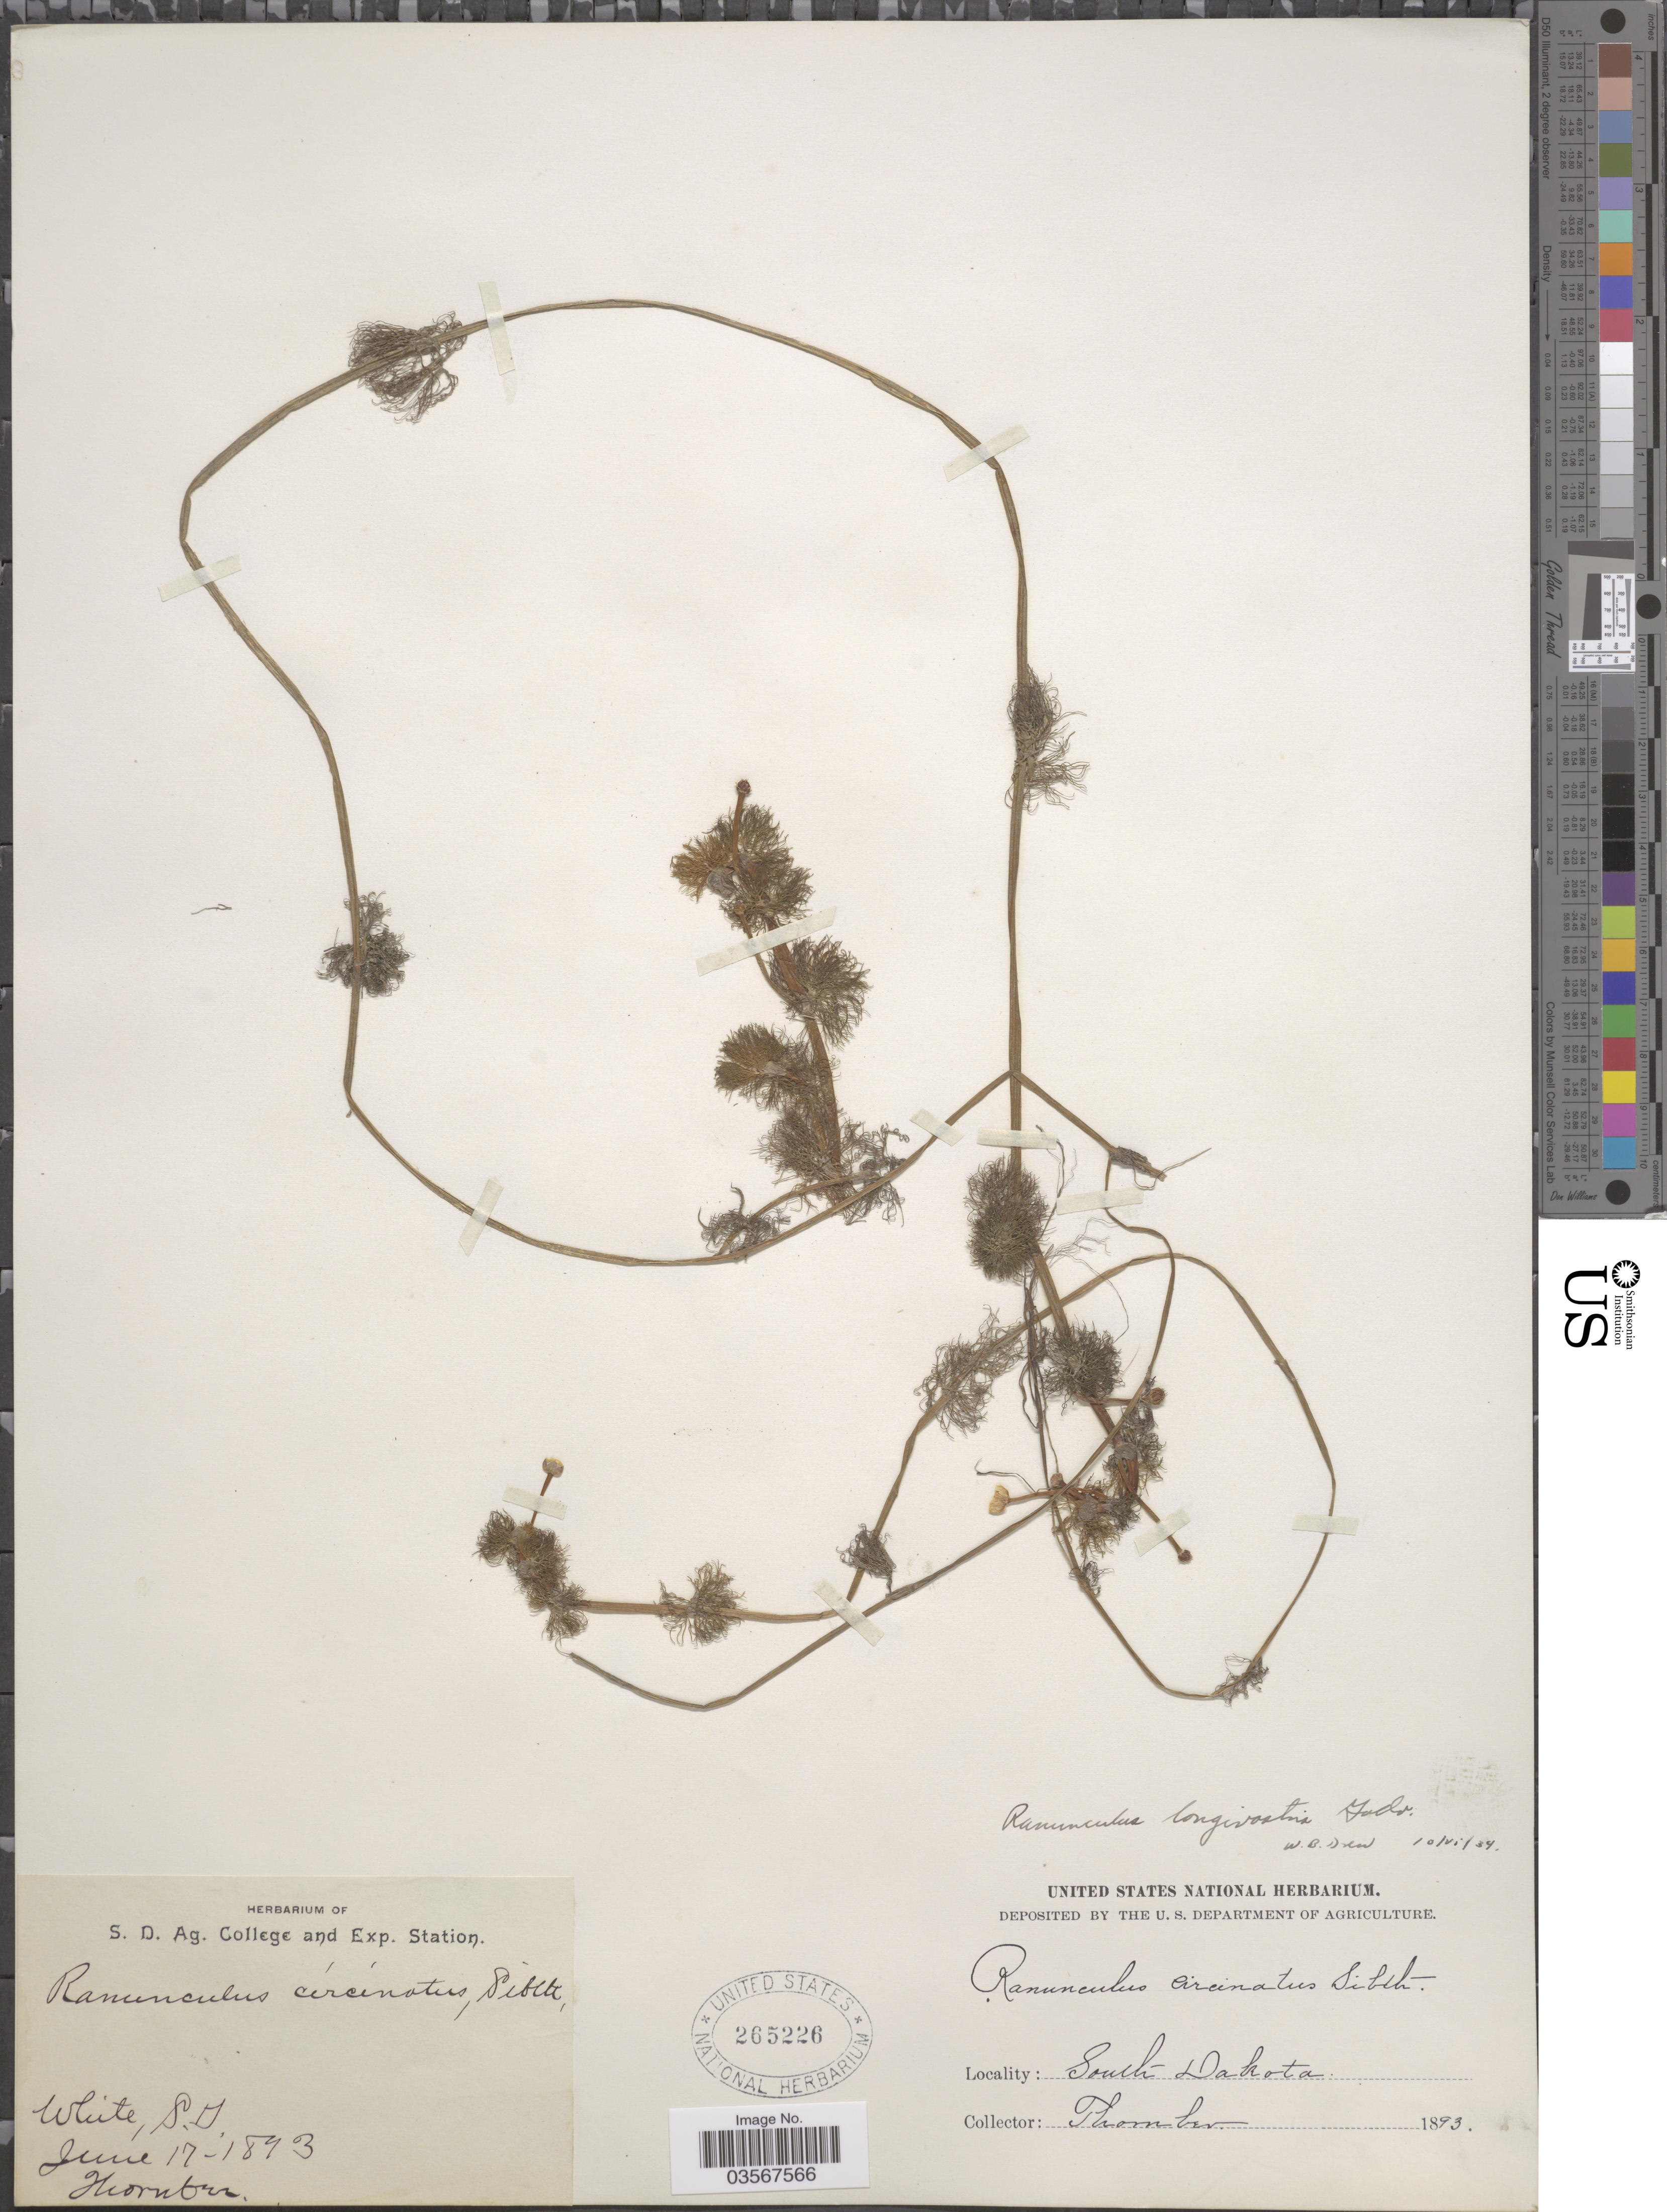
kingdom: Plantae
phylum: Tracheophyta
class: Magnoliopsida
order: Ranunculales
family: Ranunculaceae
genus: Ranunculus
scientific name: Ranunculus longirostris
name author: Godr.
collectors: -. Thornber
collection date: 1893-06-17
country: United States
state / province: South Dakota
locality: White.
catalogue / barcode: US 265226